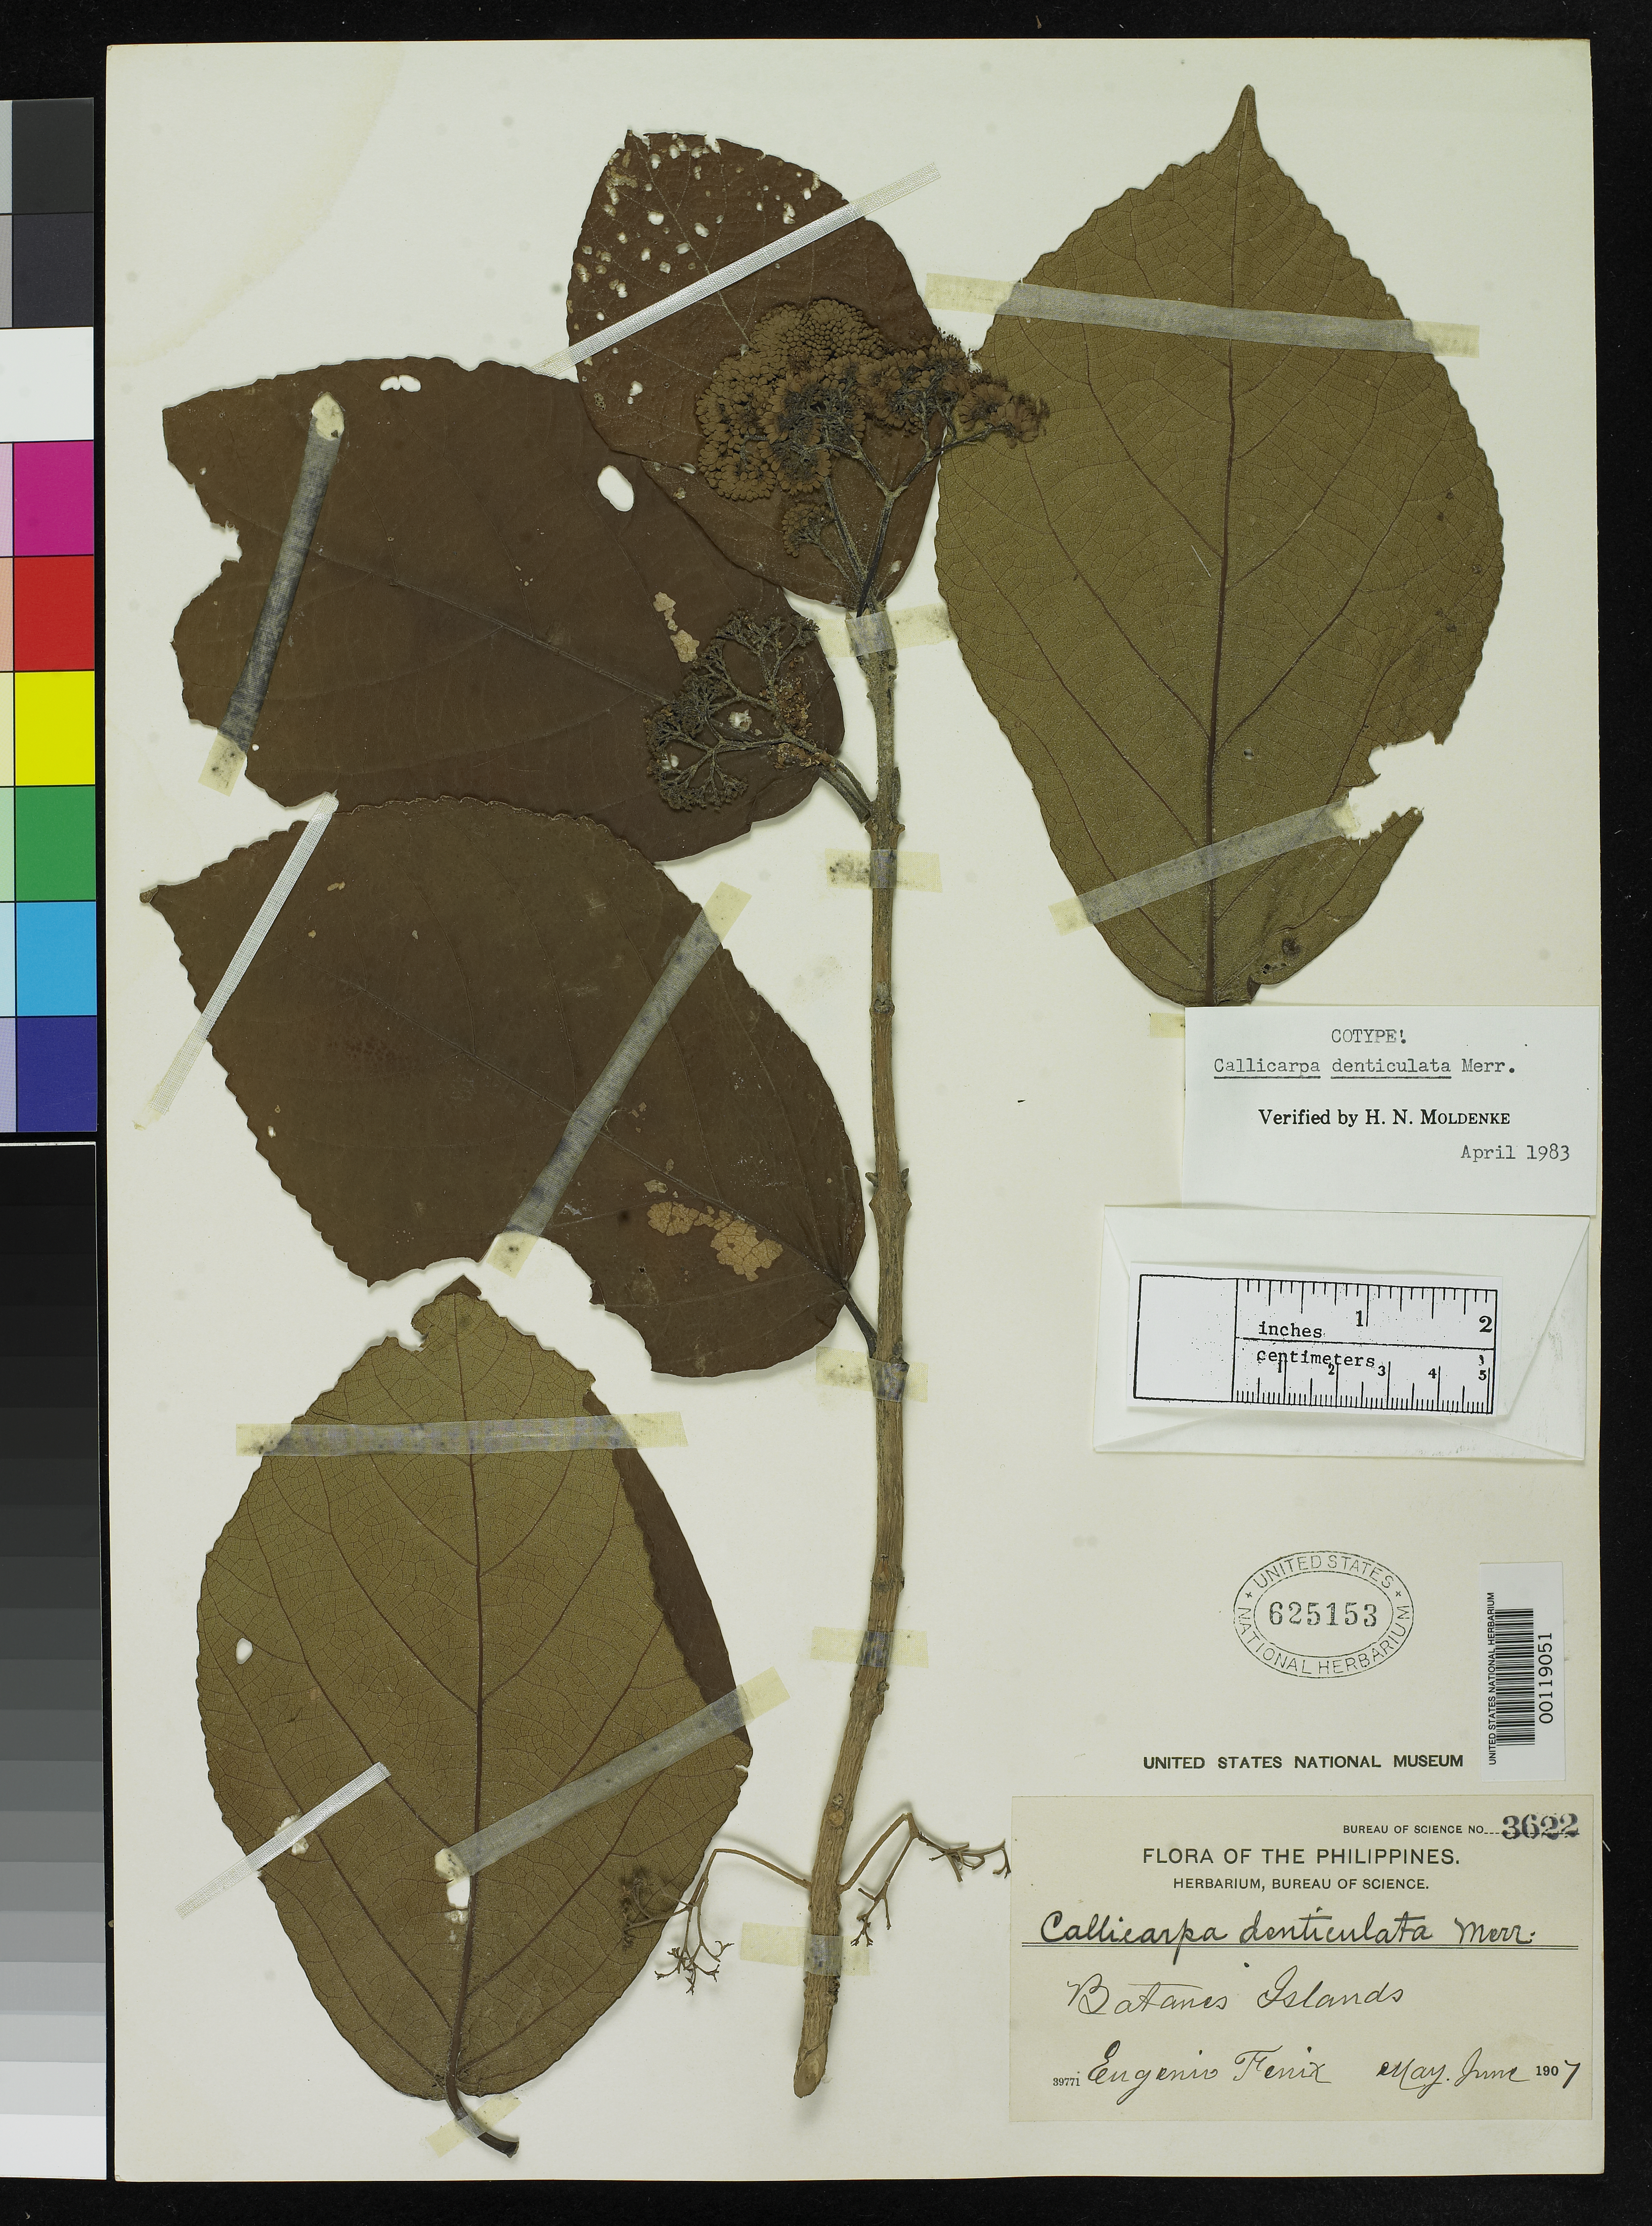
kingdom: Plantae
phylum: Tracheophyta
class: Magnoliopsida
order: Lamiales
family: Lamiaceae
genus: Callicarpa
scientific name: Callicarpa denticulata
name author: Merr.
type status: Isotype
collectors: E. Fénix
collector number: Bur. Sci. 3622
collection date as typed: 30 May 1907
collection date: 1907-05-30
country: Philippines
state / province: Cagayan Valley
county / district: Batanes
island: Batan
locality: Santo Domingo de Basco.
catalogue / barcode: US 625153